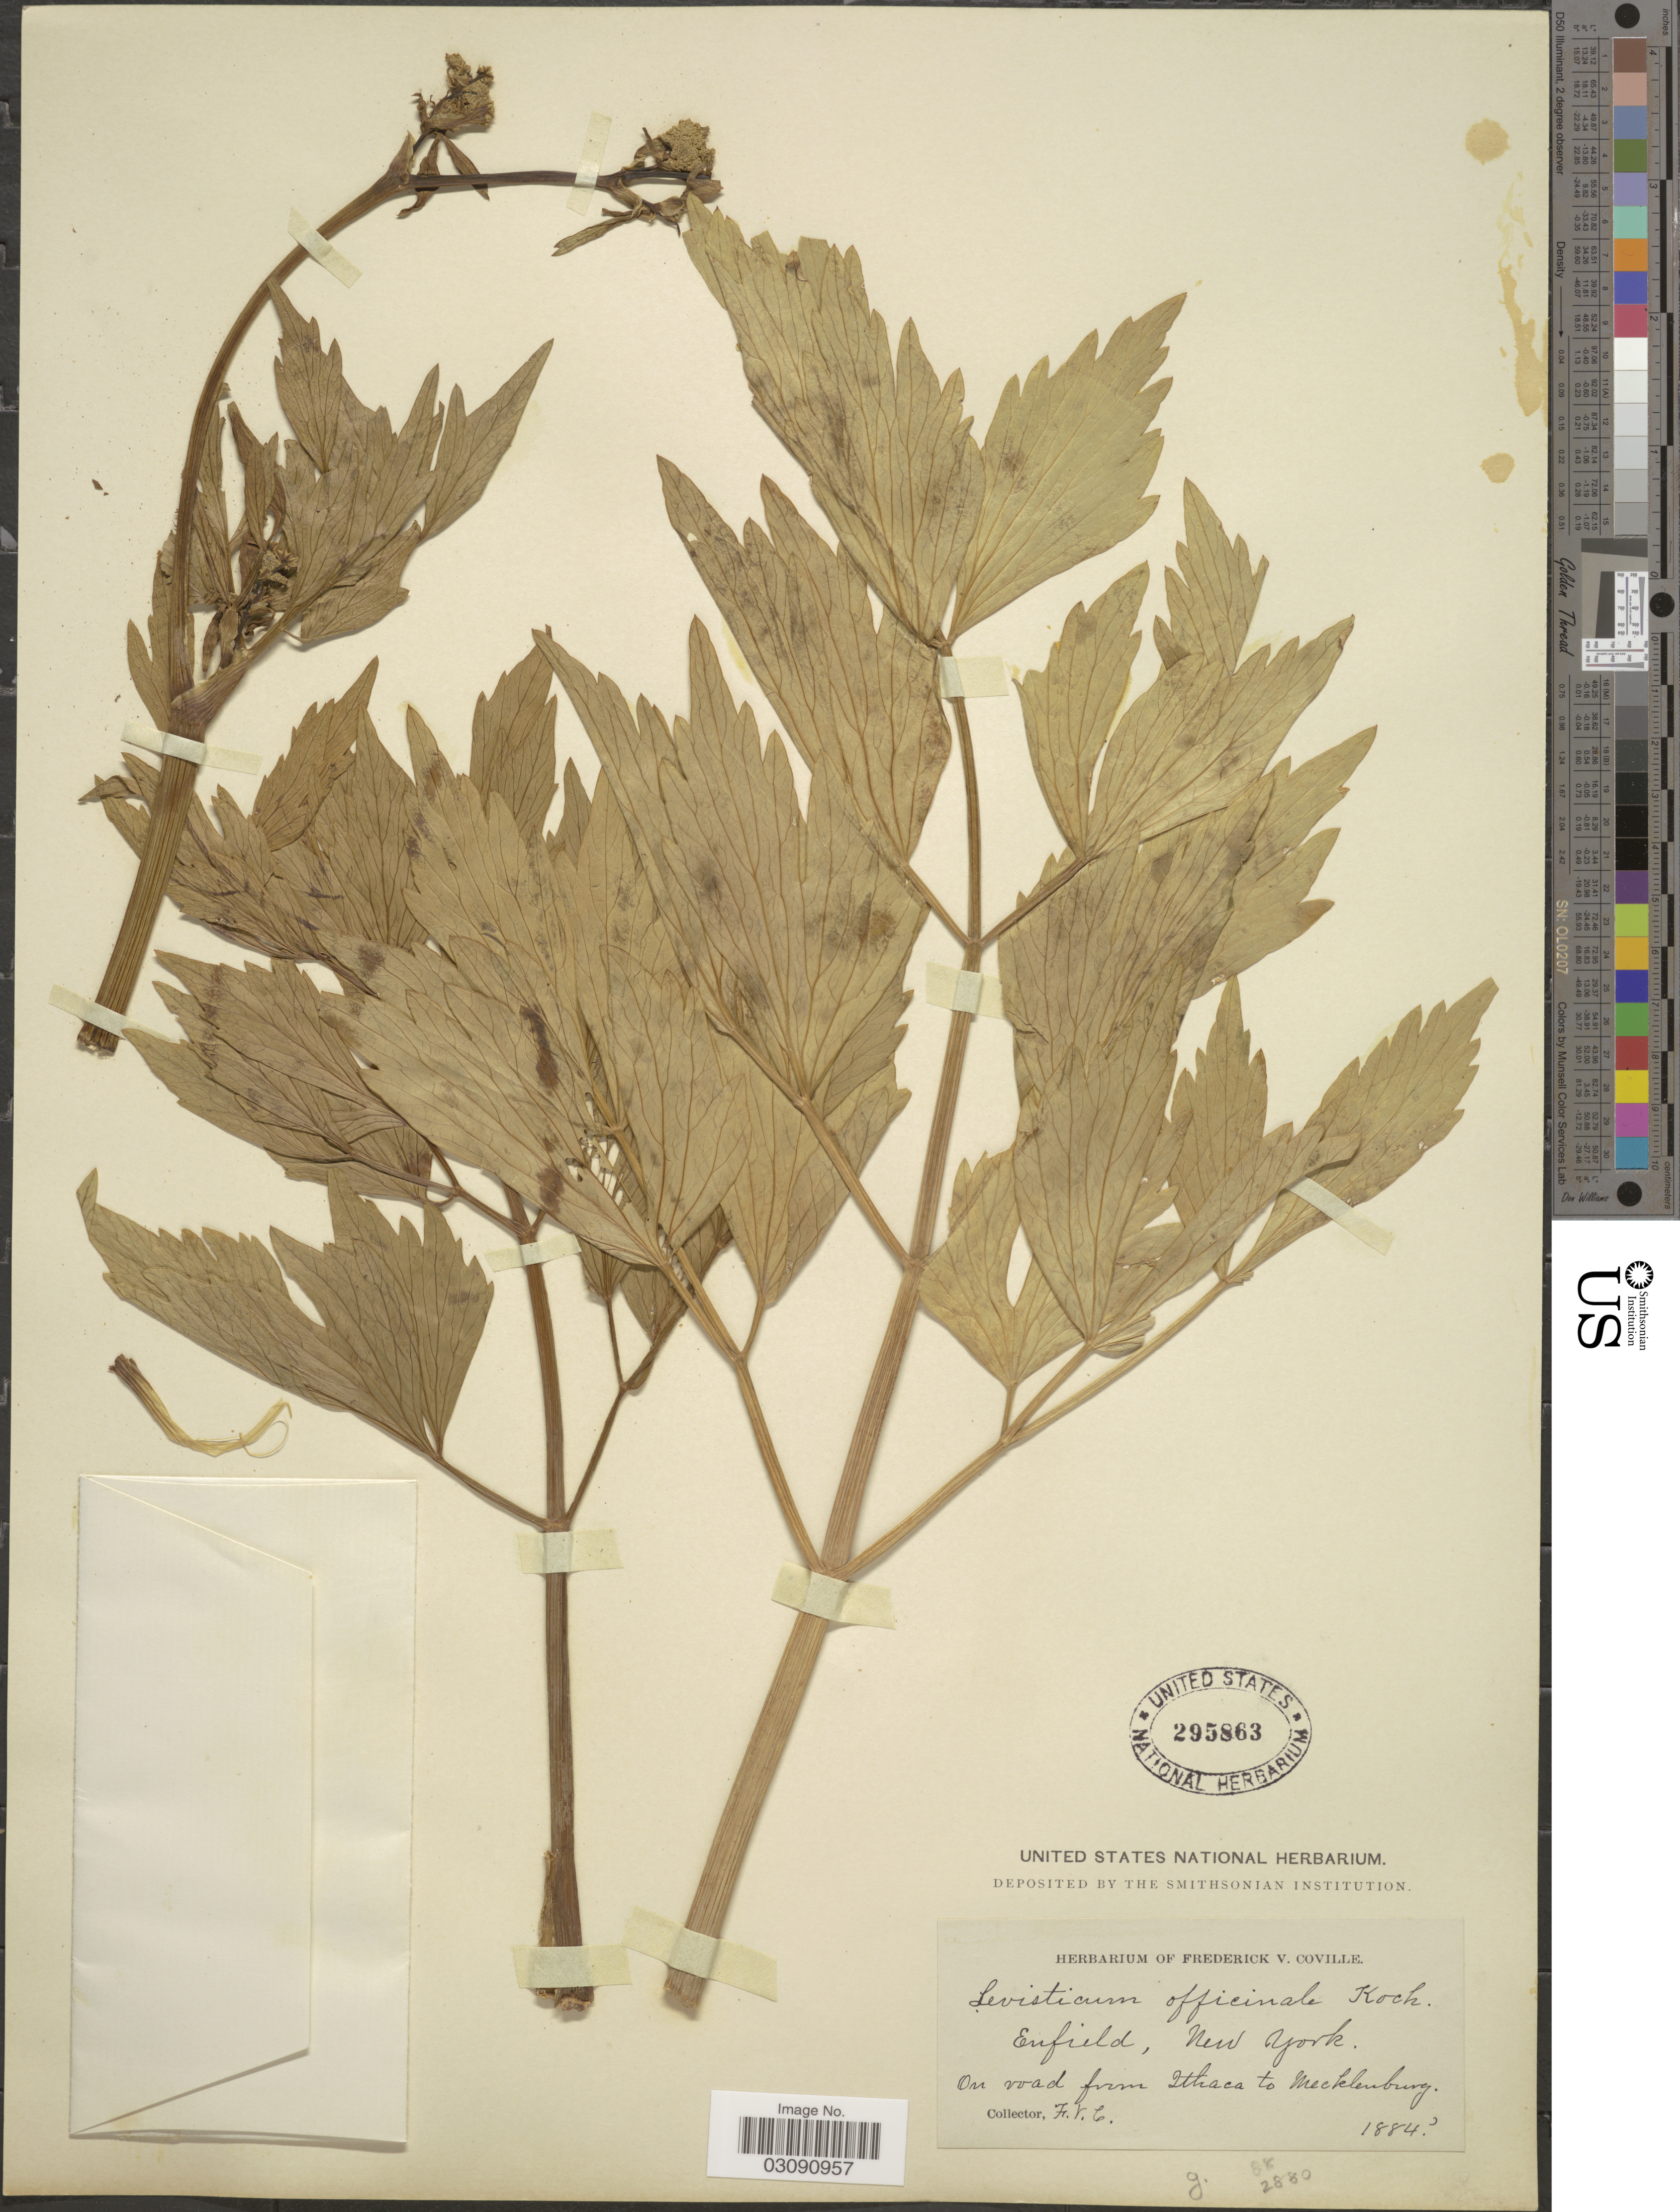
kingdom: Plantae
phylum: Tracheophyta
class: Magnoliopsida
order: Apiales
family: Apiaceae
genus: Levisticum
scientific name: Levisticum officinale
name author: W.D.J. Koch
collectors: F. V. Coville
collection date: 1884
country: United States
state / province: New York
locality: Enfield, New York. On road from Ithaca to Mecklenburg.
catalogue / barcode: US 295863